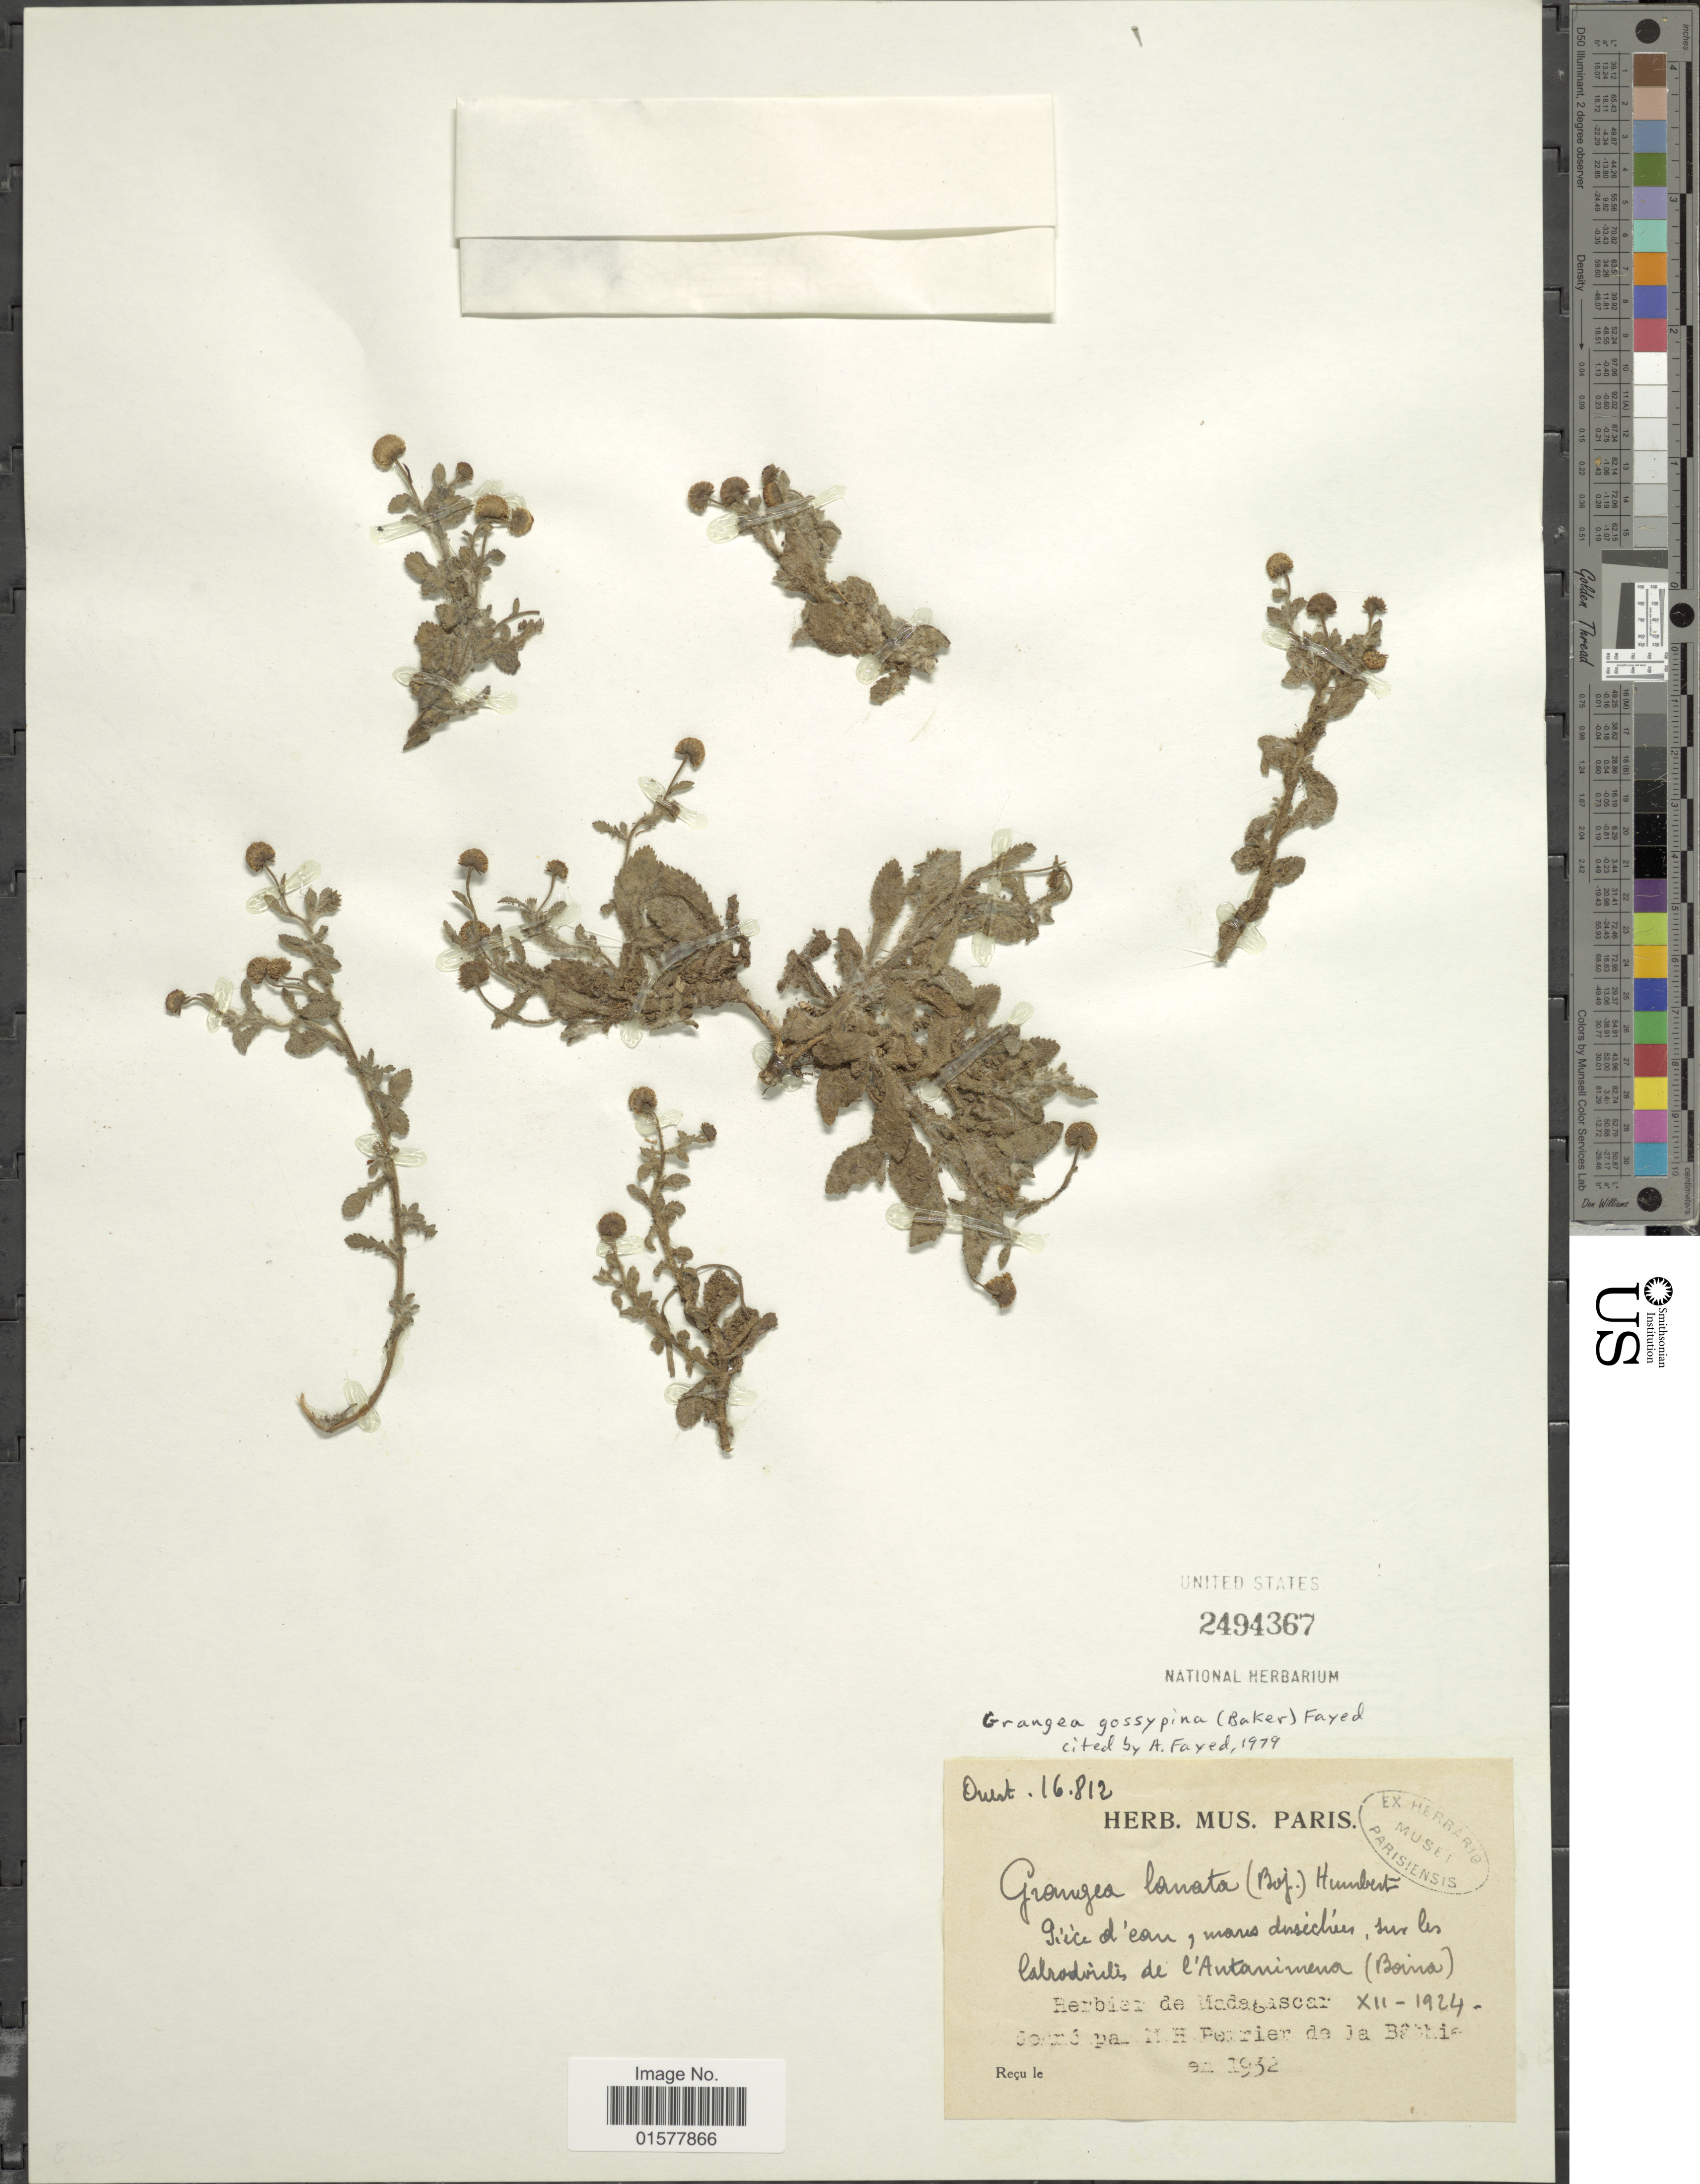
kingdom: Plantae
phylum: Tracheophyta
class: Magnoliopsida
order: Asterales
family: Asteraceae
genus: Grangea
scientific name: Grangea gossypina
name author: (Baker) Fayed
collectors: ex herb. Mus. Paris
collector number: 16812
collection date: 1924-12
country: Madagascar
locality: Come pa M. H. Berrier de la Babie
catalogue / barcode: US 2494367